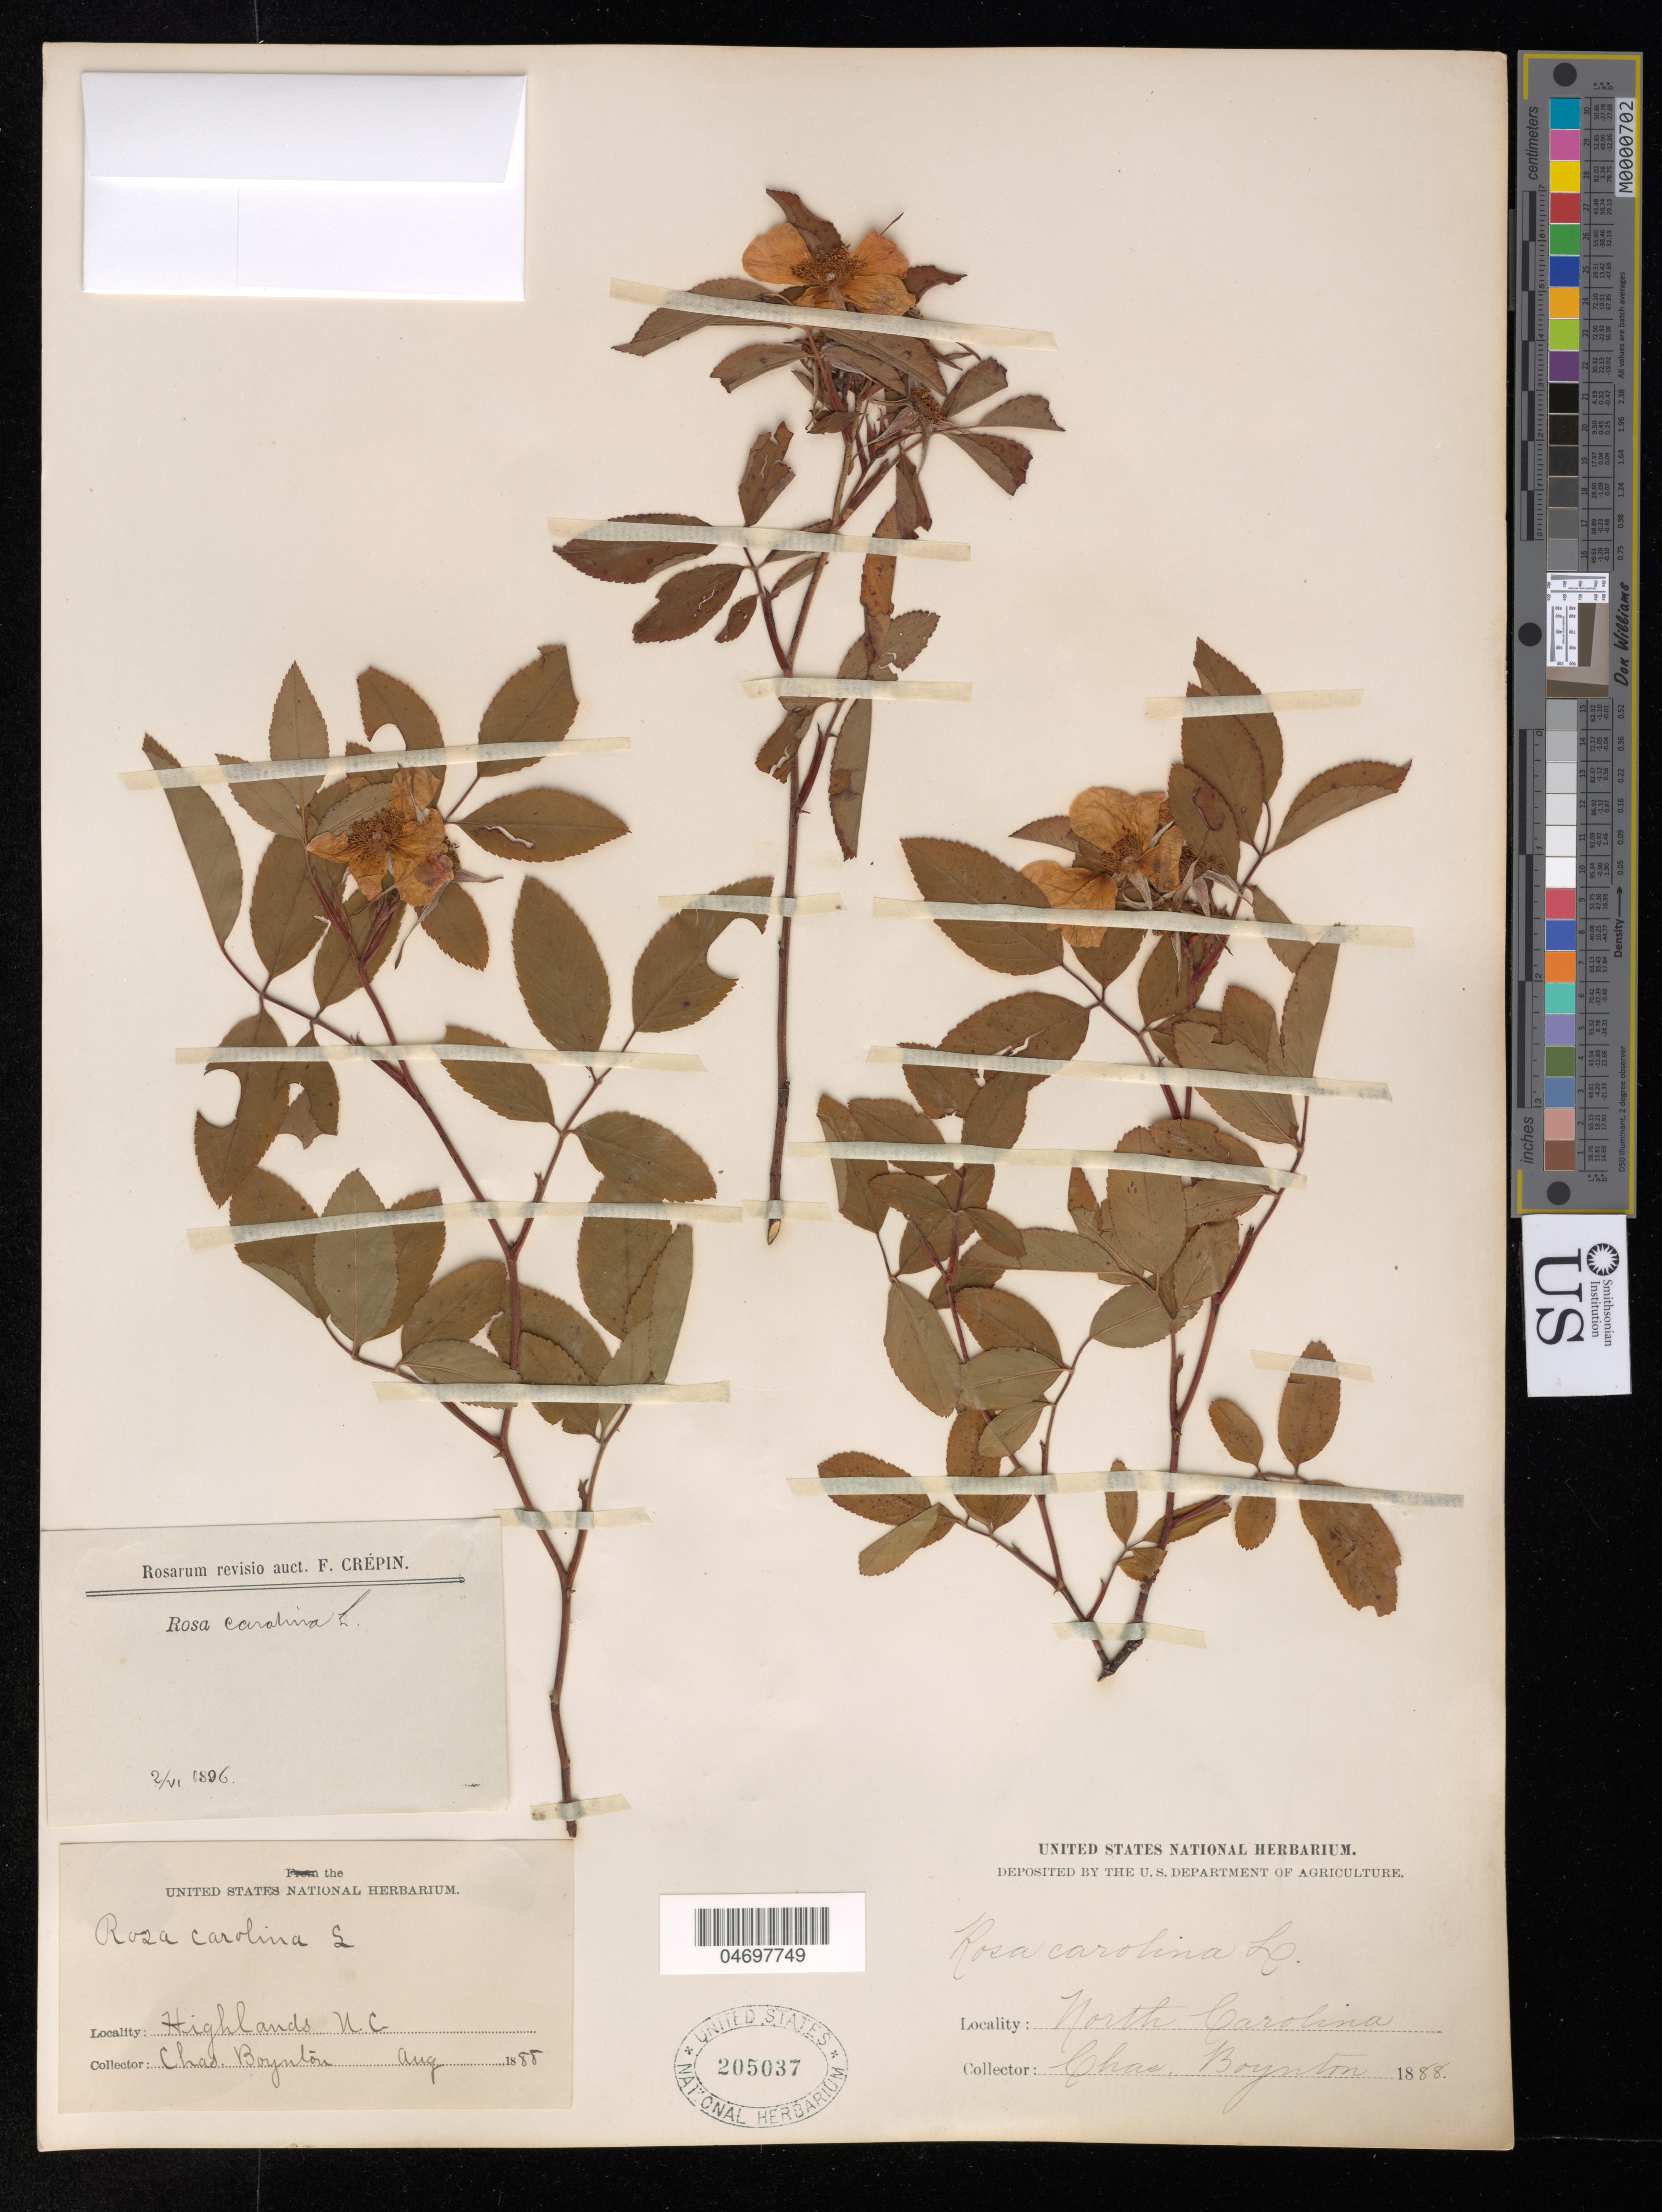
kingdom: Plantae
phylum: Tracheophyta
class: Magnoliopsida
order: Rosales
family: Rosaceae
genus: Rosa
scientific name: Rosa carolina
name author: L.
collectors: C. L. Boynton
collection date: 1888-08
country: United States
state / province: North Carolina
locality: Highlands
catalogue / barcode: US 205037